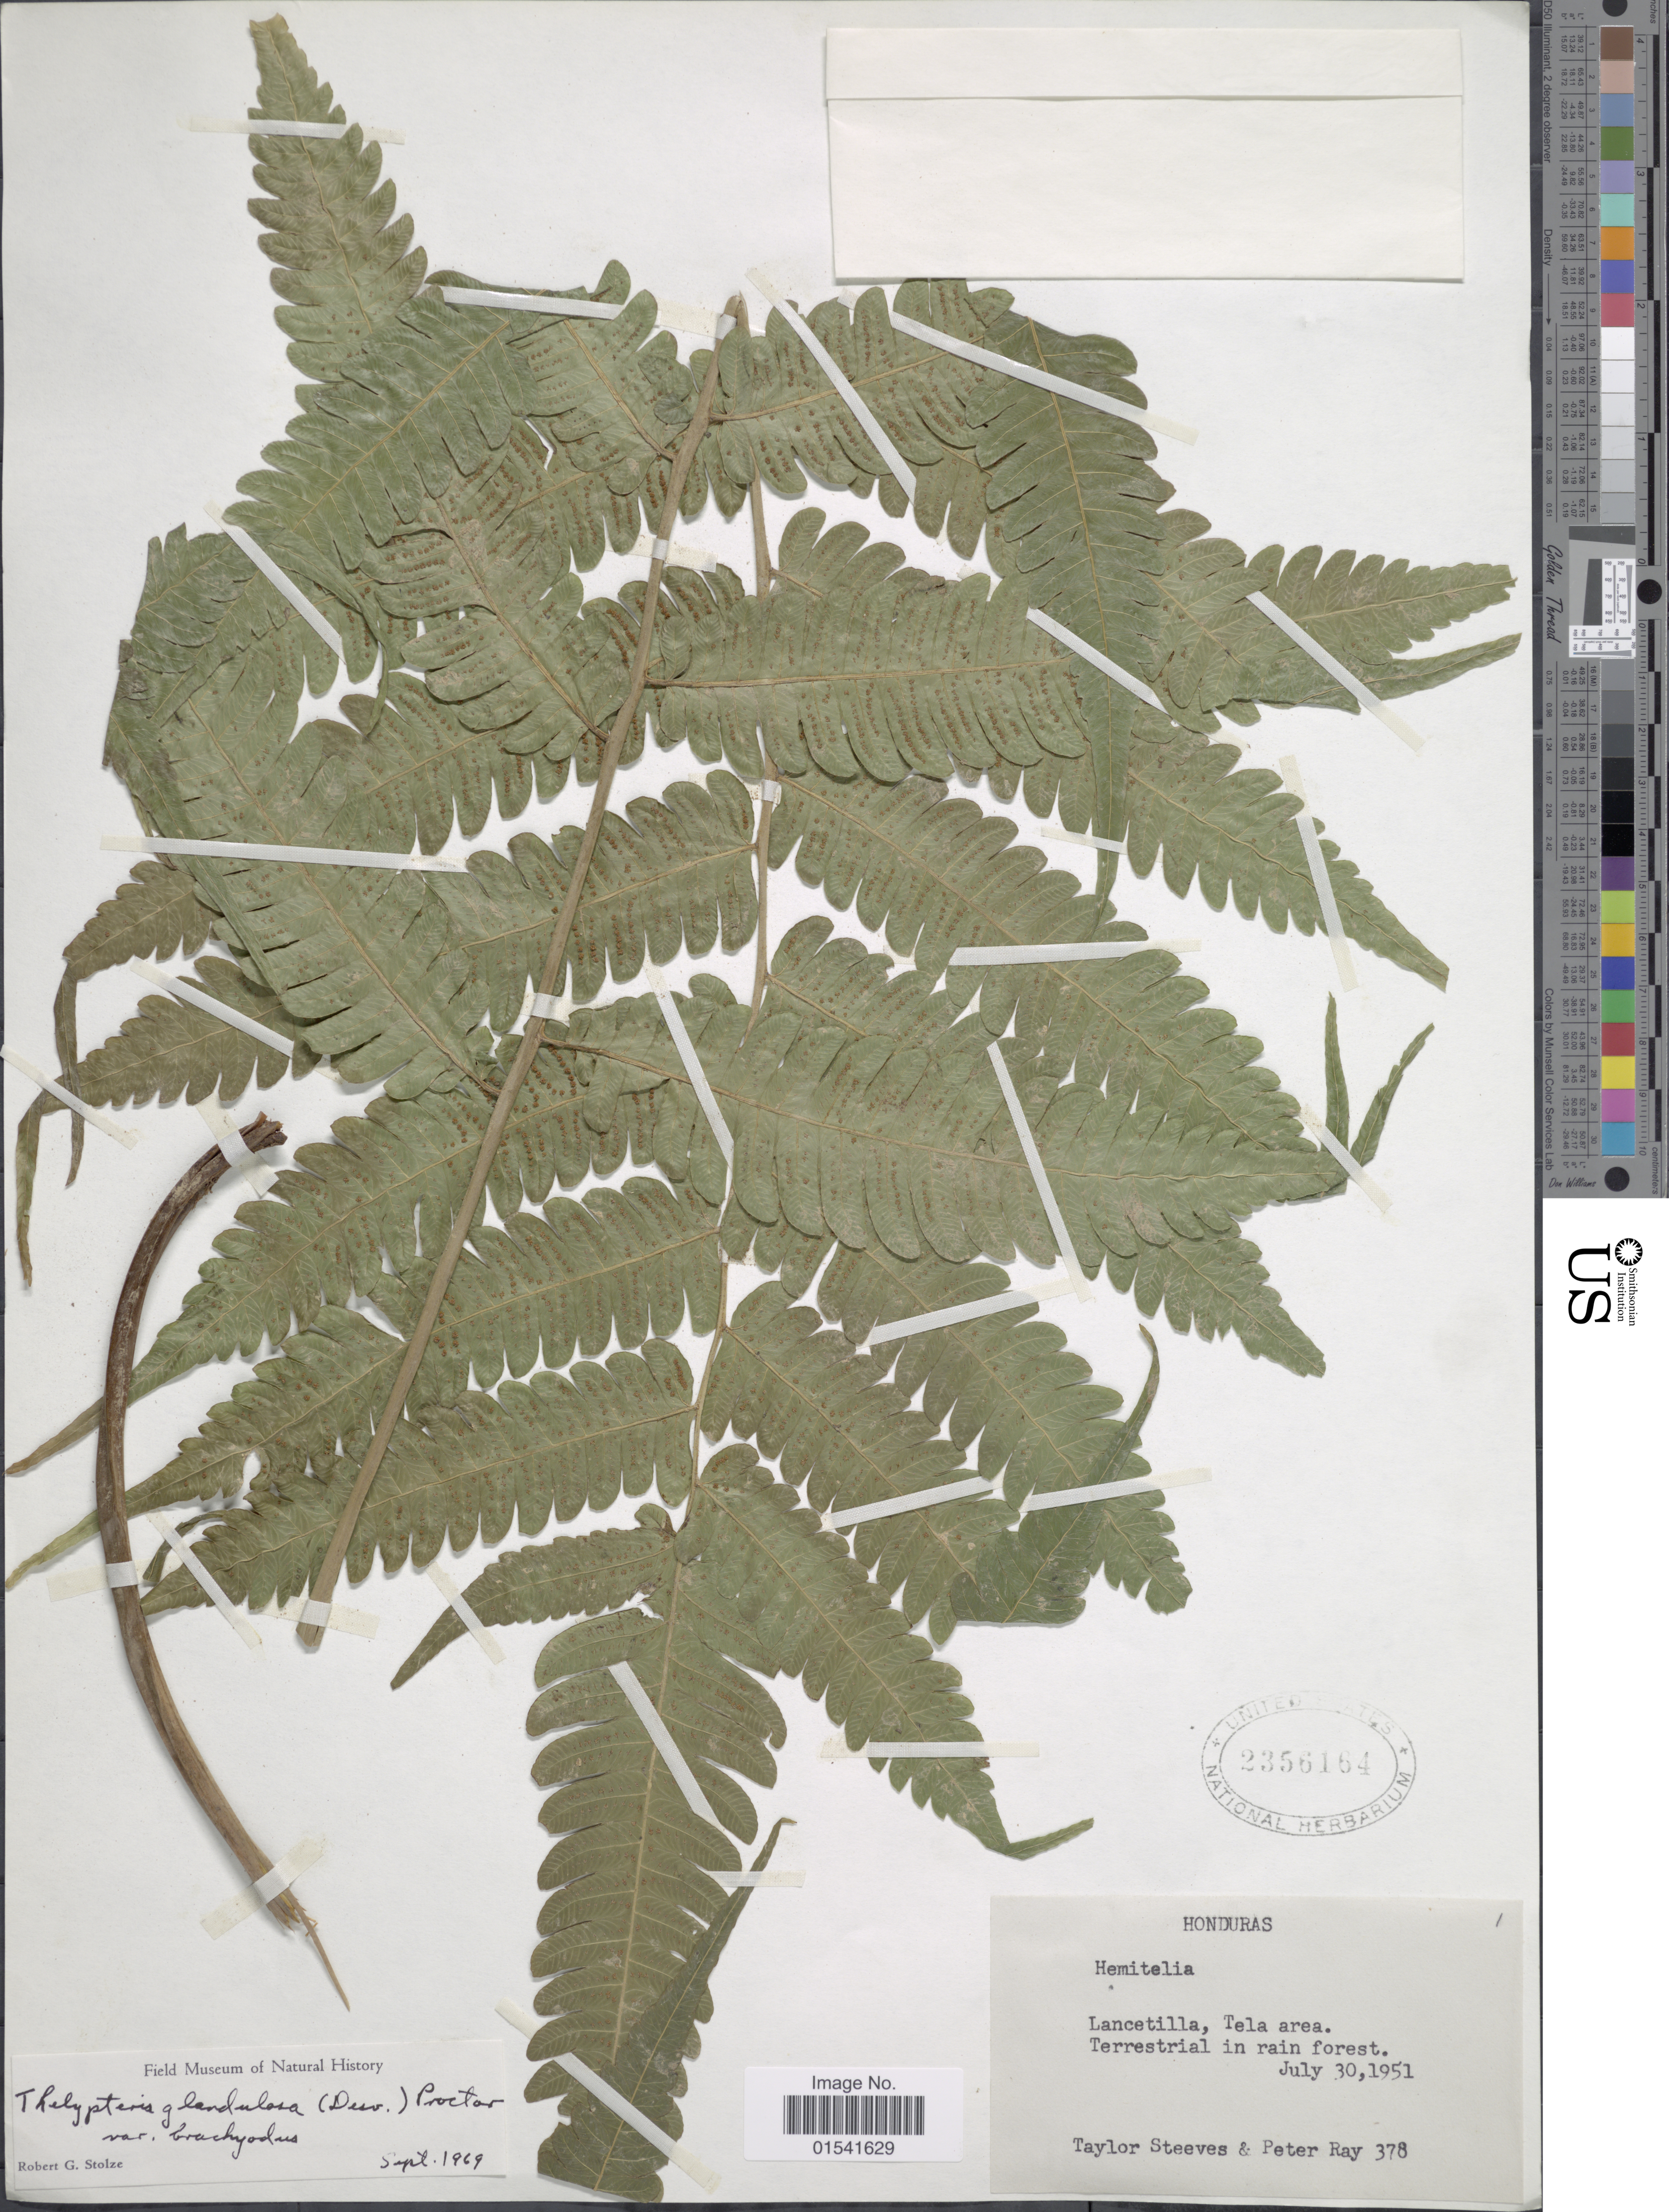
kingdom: Plantae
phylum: Tracheophyta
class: Polypodiopsida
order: Polypodiales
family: Thelypteridaceae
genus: Steiropteris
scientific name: Steiropteris glandulosa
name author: (Hook. f.) Pic. Serm.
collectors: T. Steeves & P. Ray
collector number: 378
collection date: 1951-07-30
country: Honduras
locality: Lancetilla, Tela area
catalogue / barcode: US 2356164